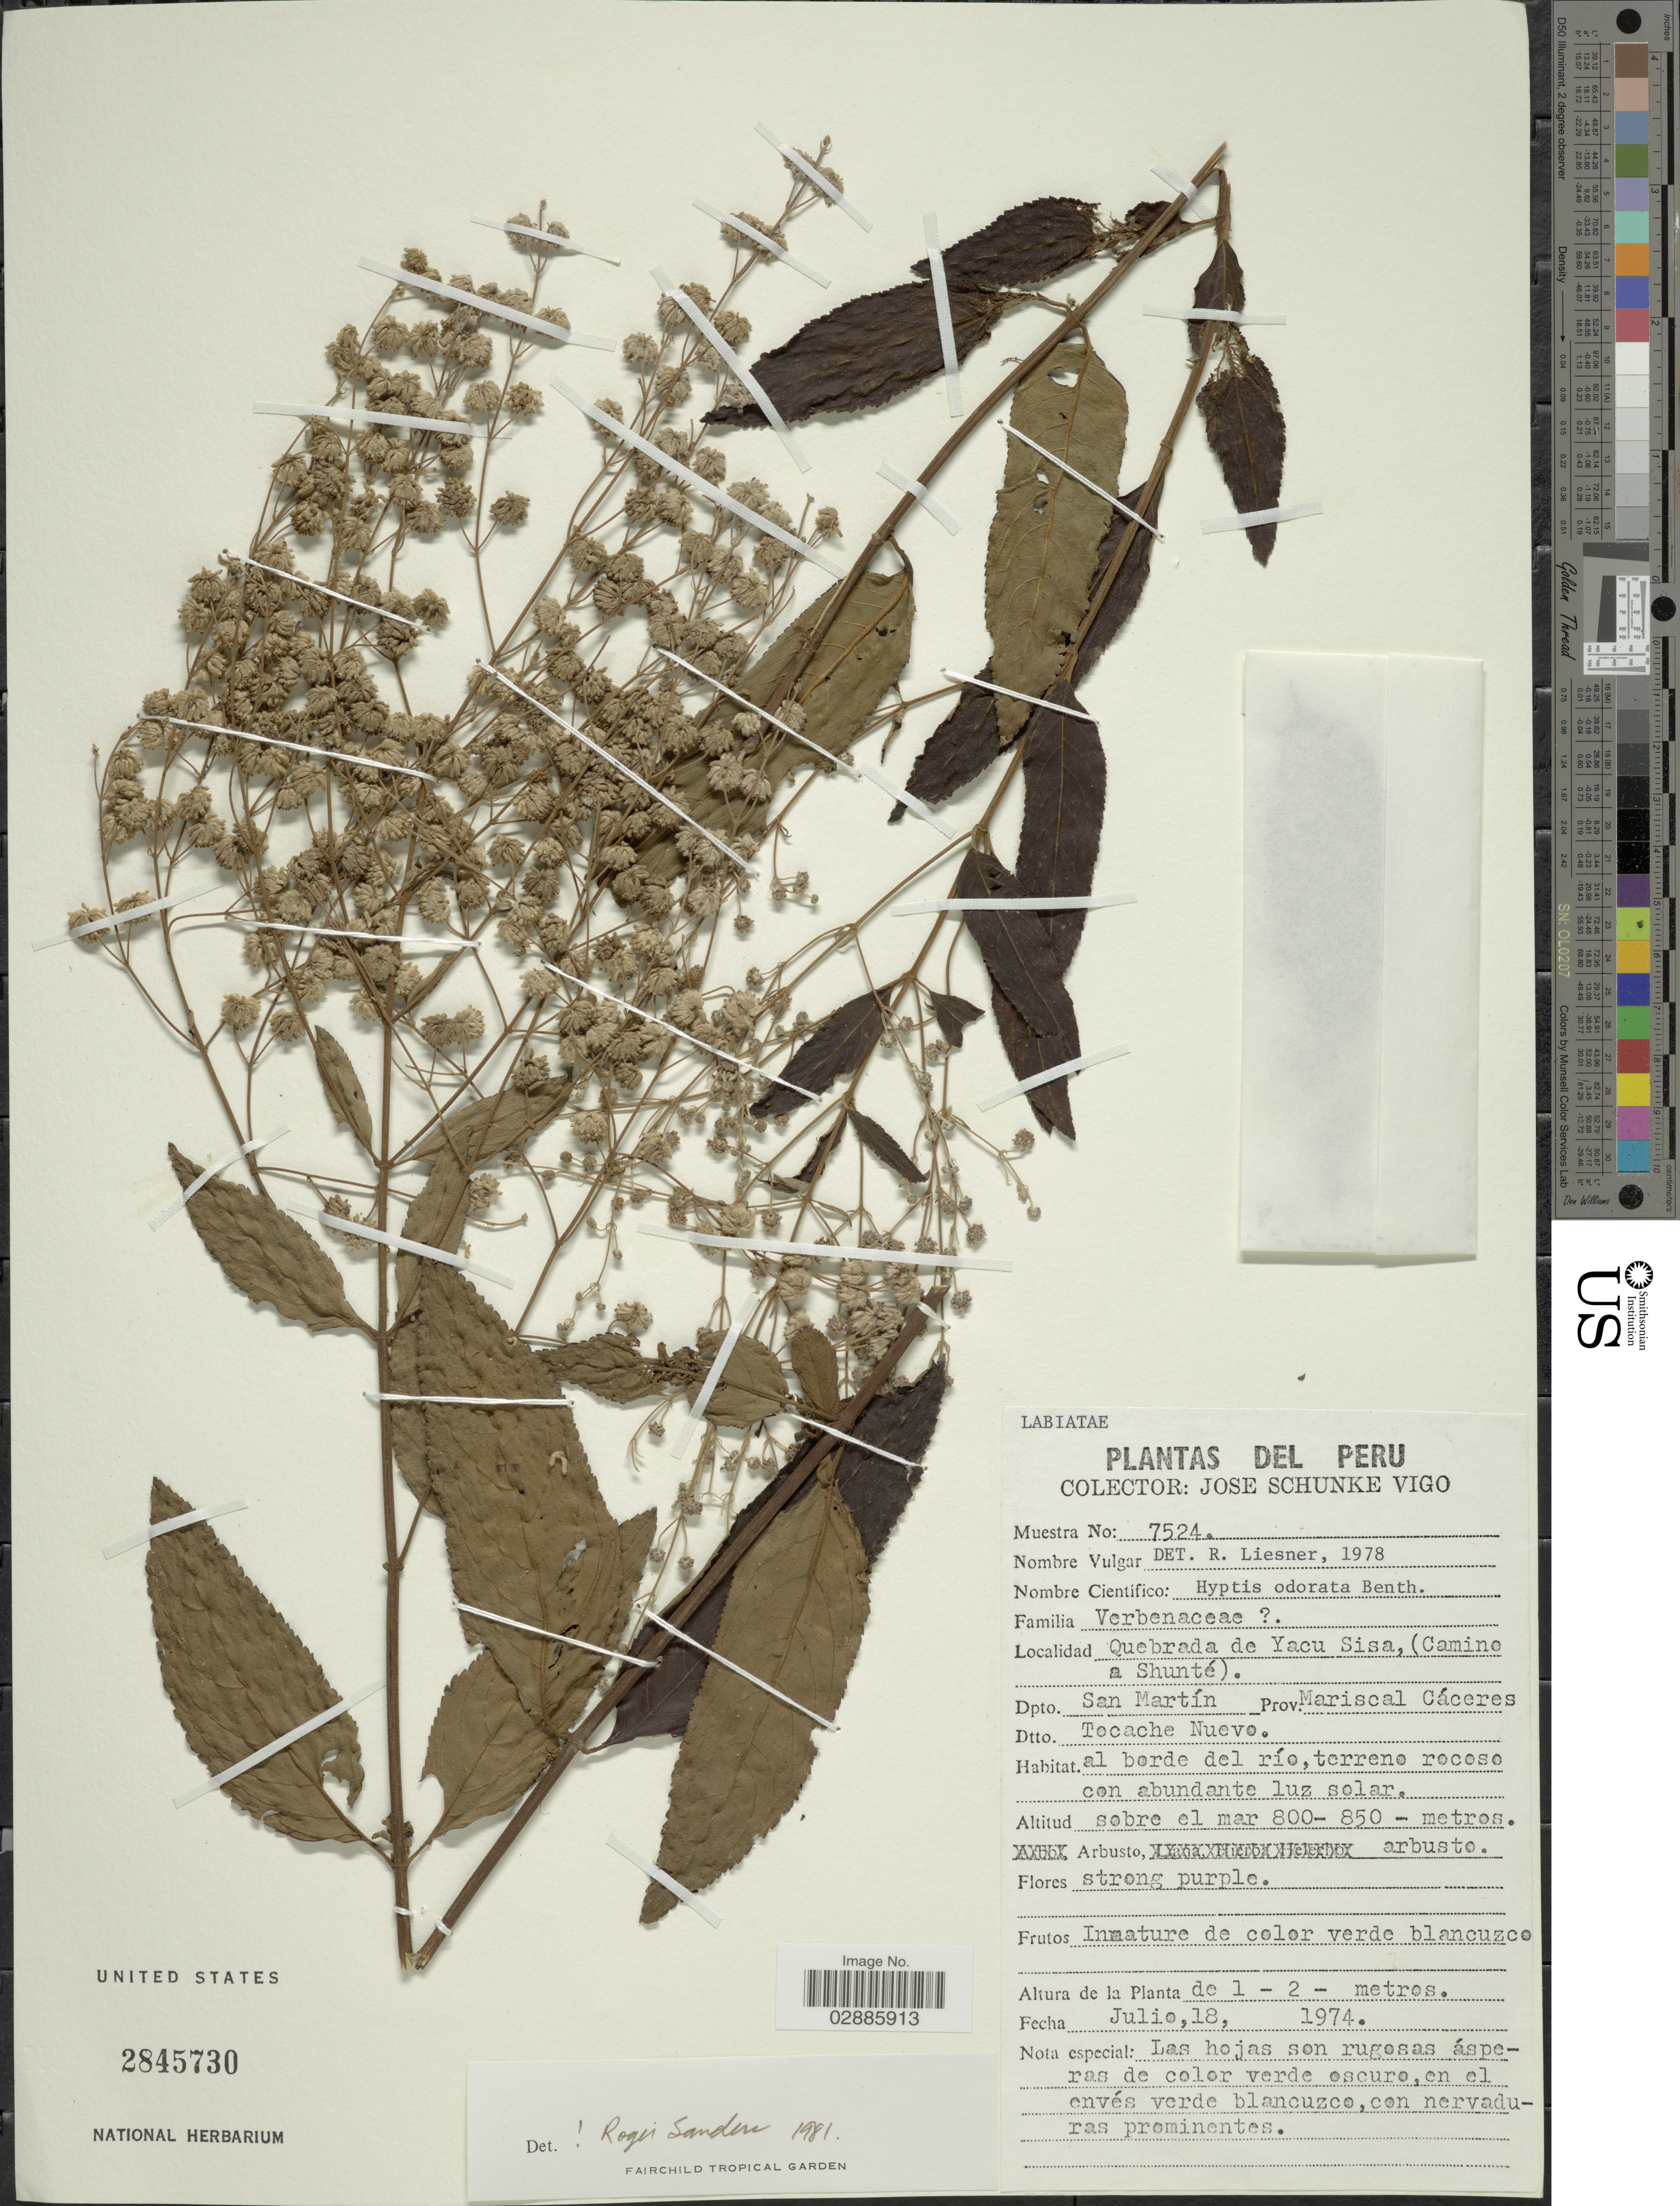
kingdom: Plantae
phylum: Tracheophyta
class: Magnoliopsida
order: Lamiales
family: Lamiaceae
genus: Hyptis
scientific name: Hyptis odorata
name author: Benth.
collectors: J. Schunke Vigo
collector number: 7524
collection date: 1974-07-18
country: Peru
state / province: San Martín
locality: Quebrada de Yacu Sisa, (Camino a Shunté). Dpto. San Martín, Prov. Mariscal Cáceres, Dtto. Tocache Nuevo.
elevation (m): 800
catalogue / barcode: US 2845730